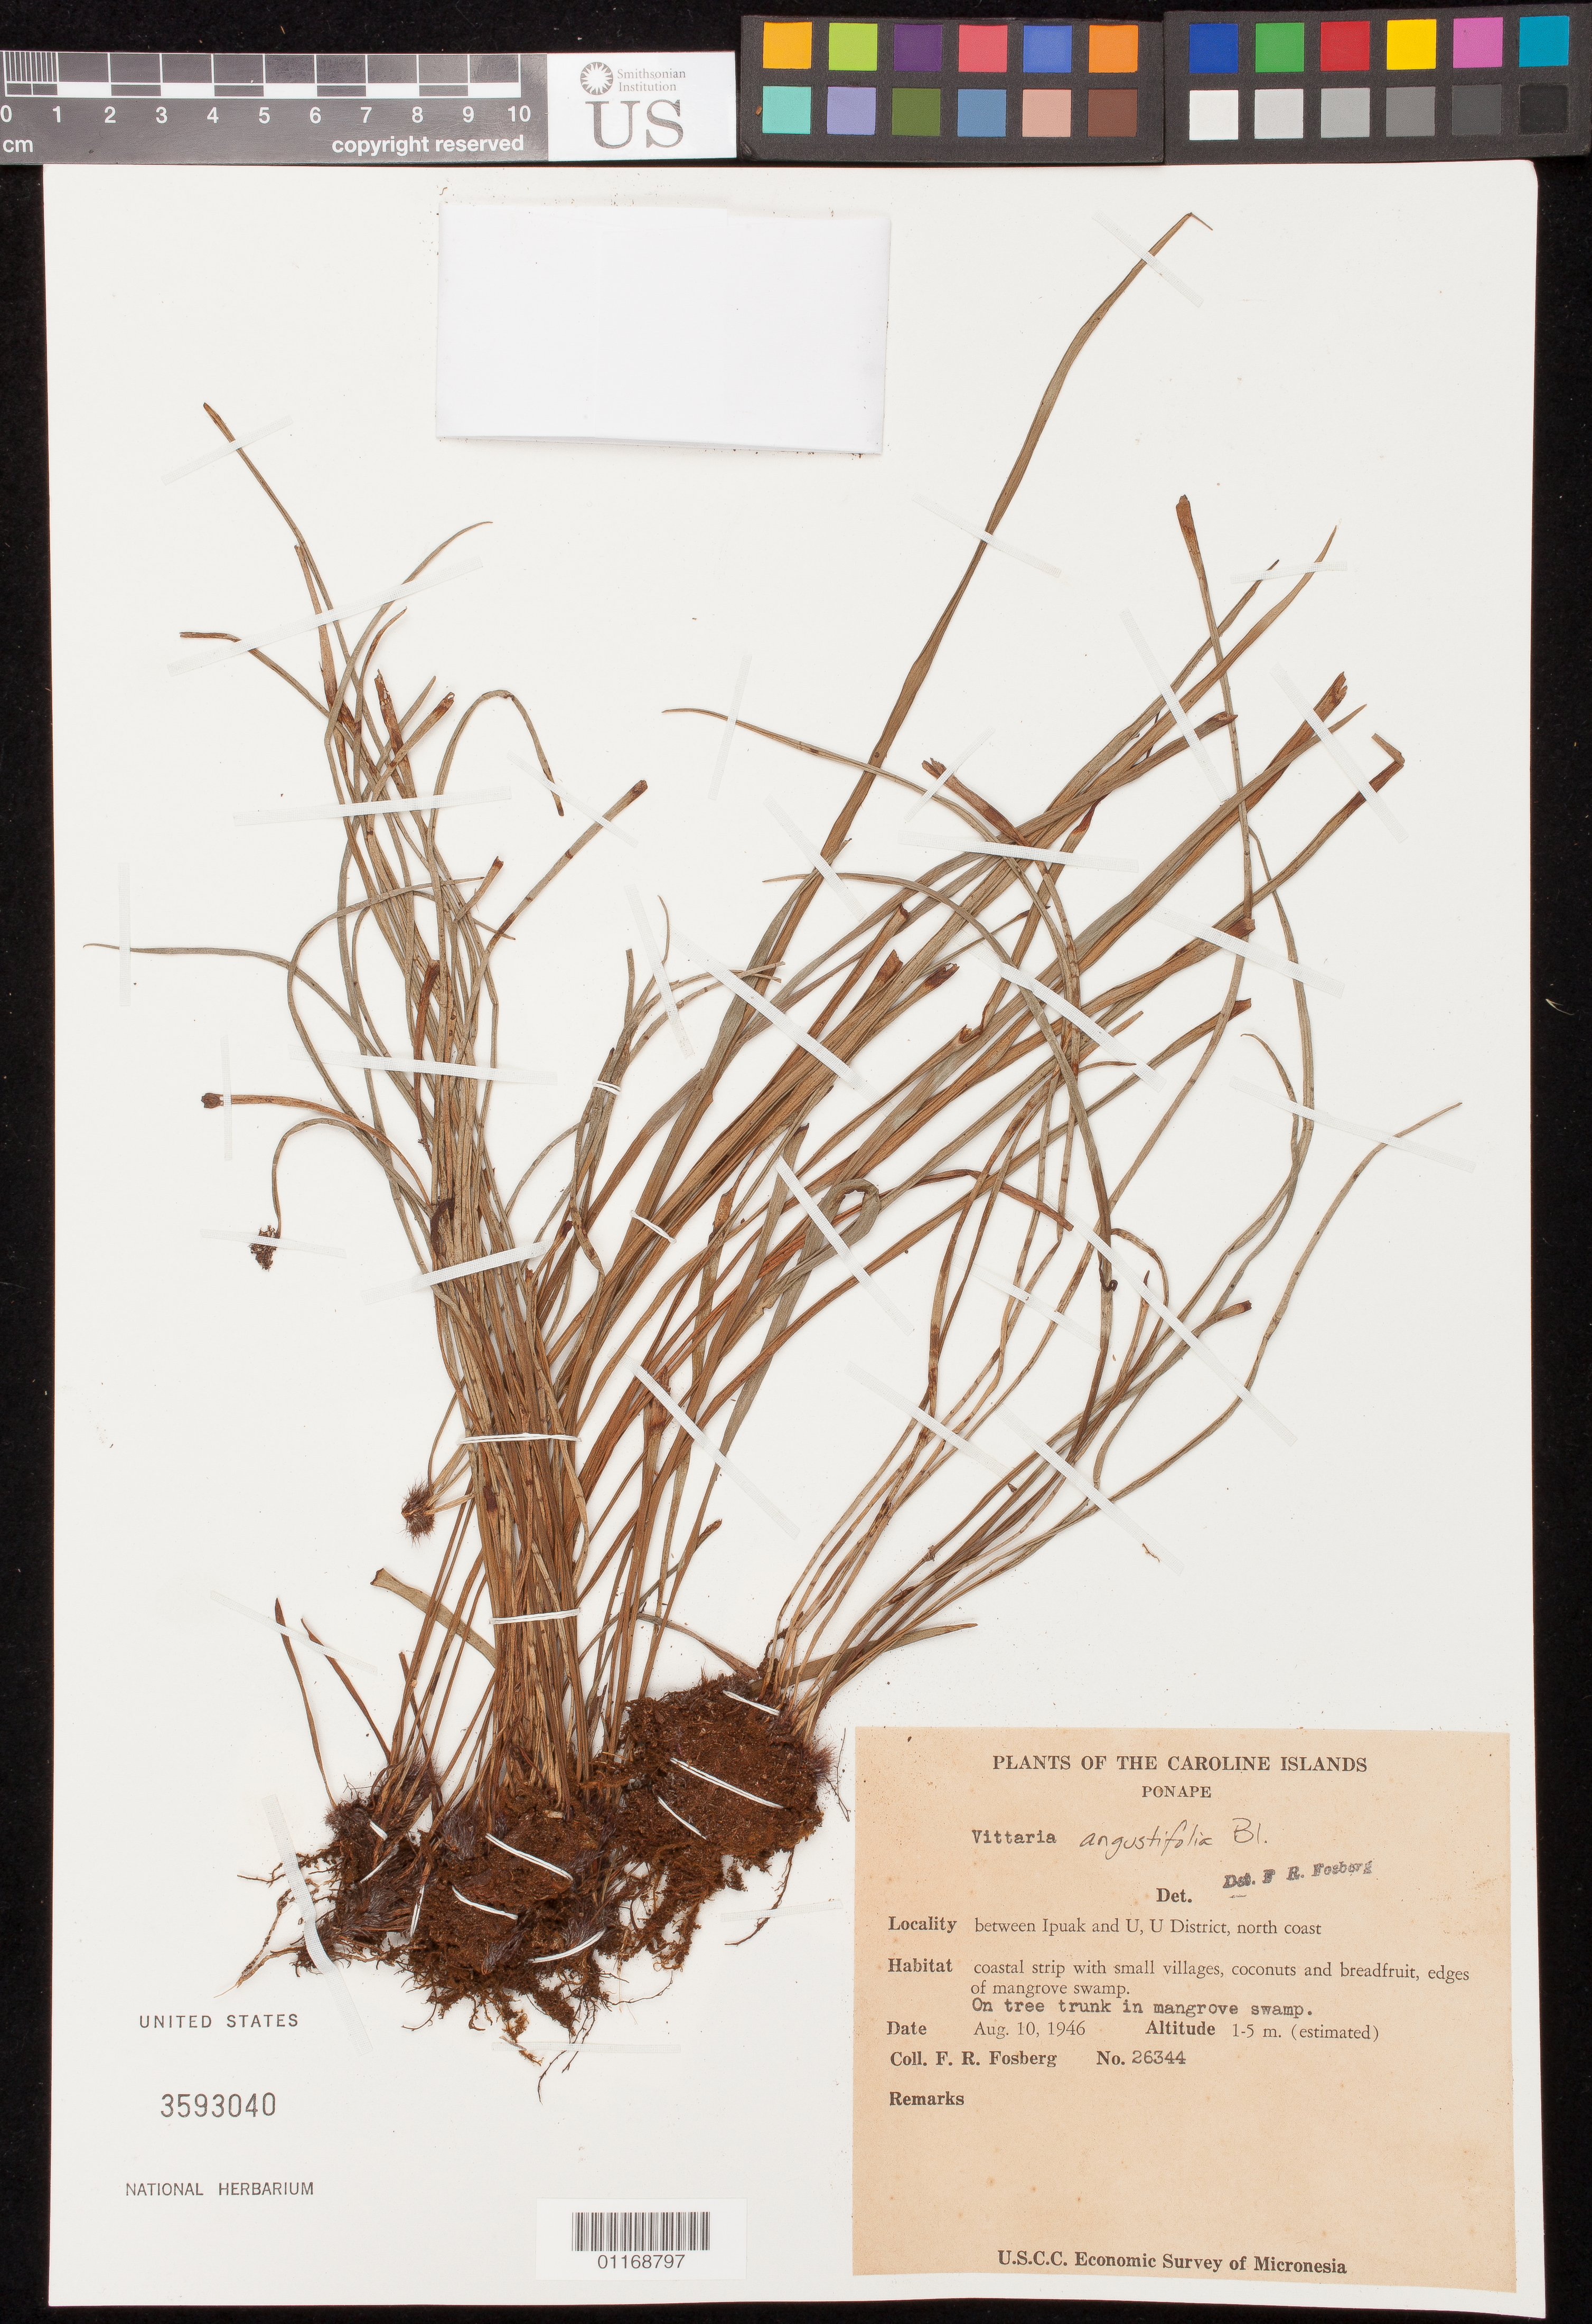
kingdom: Plantae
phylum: Tracheophyta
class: Polypodiopsida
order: Polypodiales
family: Pteridaceae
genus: Haplopteris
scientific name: Haplopteris elongata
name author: (Sw.) Crane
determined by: Lorence, David H., (PTBG), National Tropical Botanical Garden (UNITED STATES)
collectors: F. R. Fosberg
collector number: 26344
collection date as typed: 10 Aug 1946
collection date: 1946-08-10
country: Micronesia, Federated States of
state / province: Pohnpei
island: Pohnpei [Ponape]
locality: Between Ipuak and U, U District, N coast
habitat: Mangrove swamp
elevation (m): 1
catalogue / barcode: US 3593040